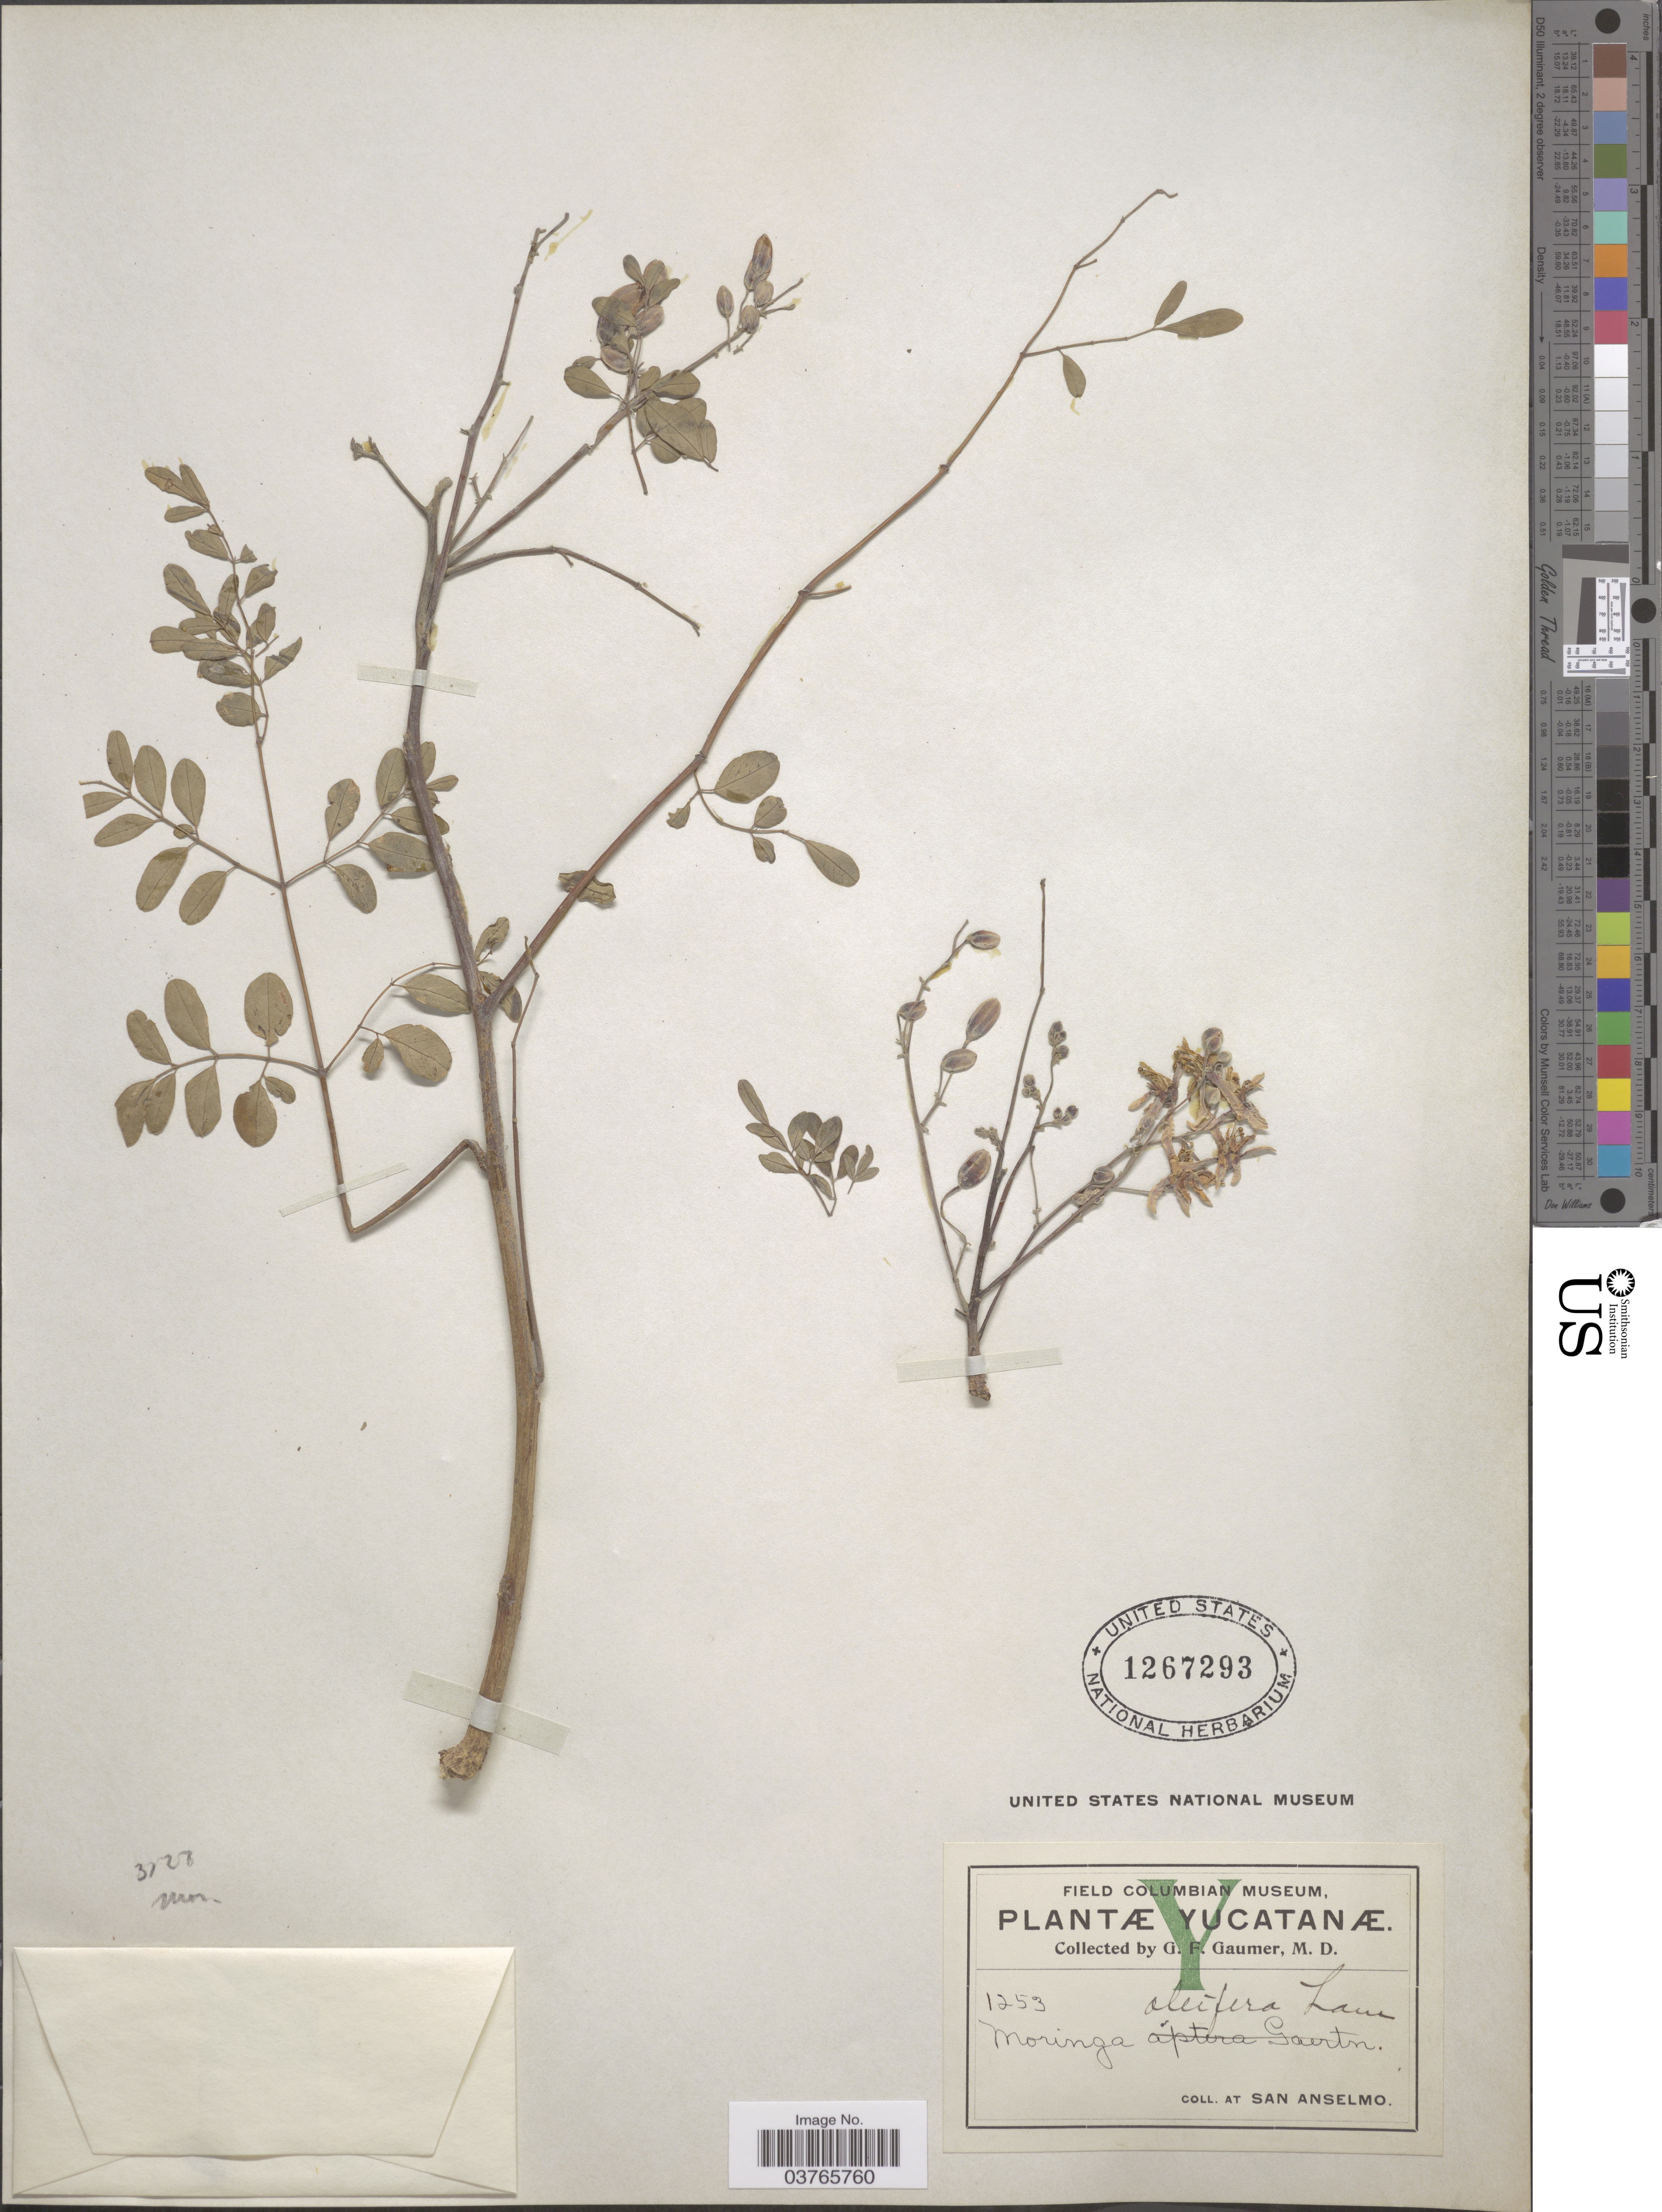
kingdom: Plantae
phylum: Tracheophyta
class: Magnoliopsida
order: Brassicales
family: Moringaceae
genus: Moringa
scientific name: Moringa oleifera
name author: Lam.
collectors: G. F. Gaumer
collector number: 1253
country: Mexico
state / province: Yucatán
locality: San Anselmo.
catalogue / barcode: US 1267293